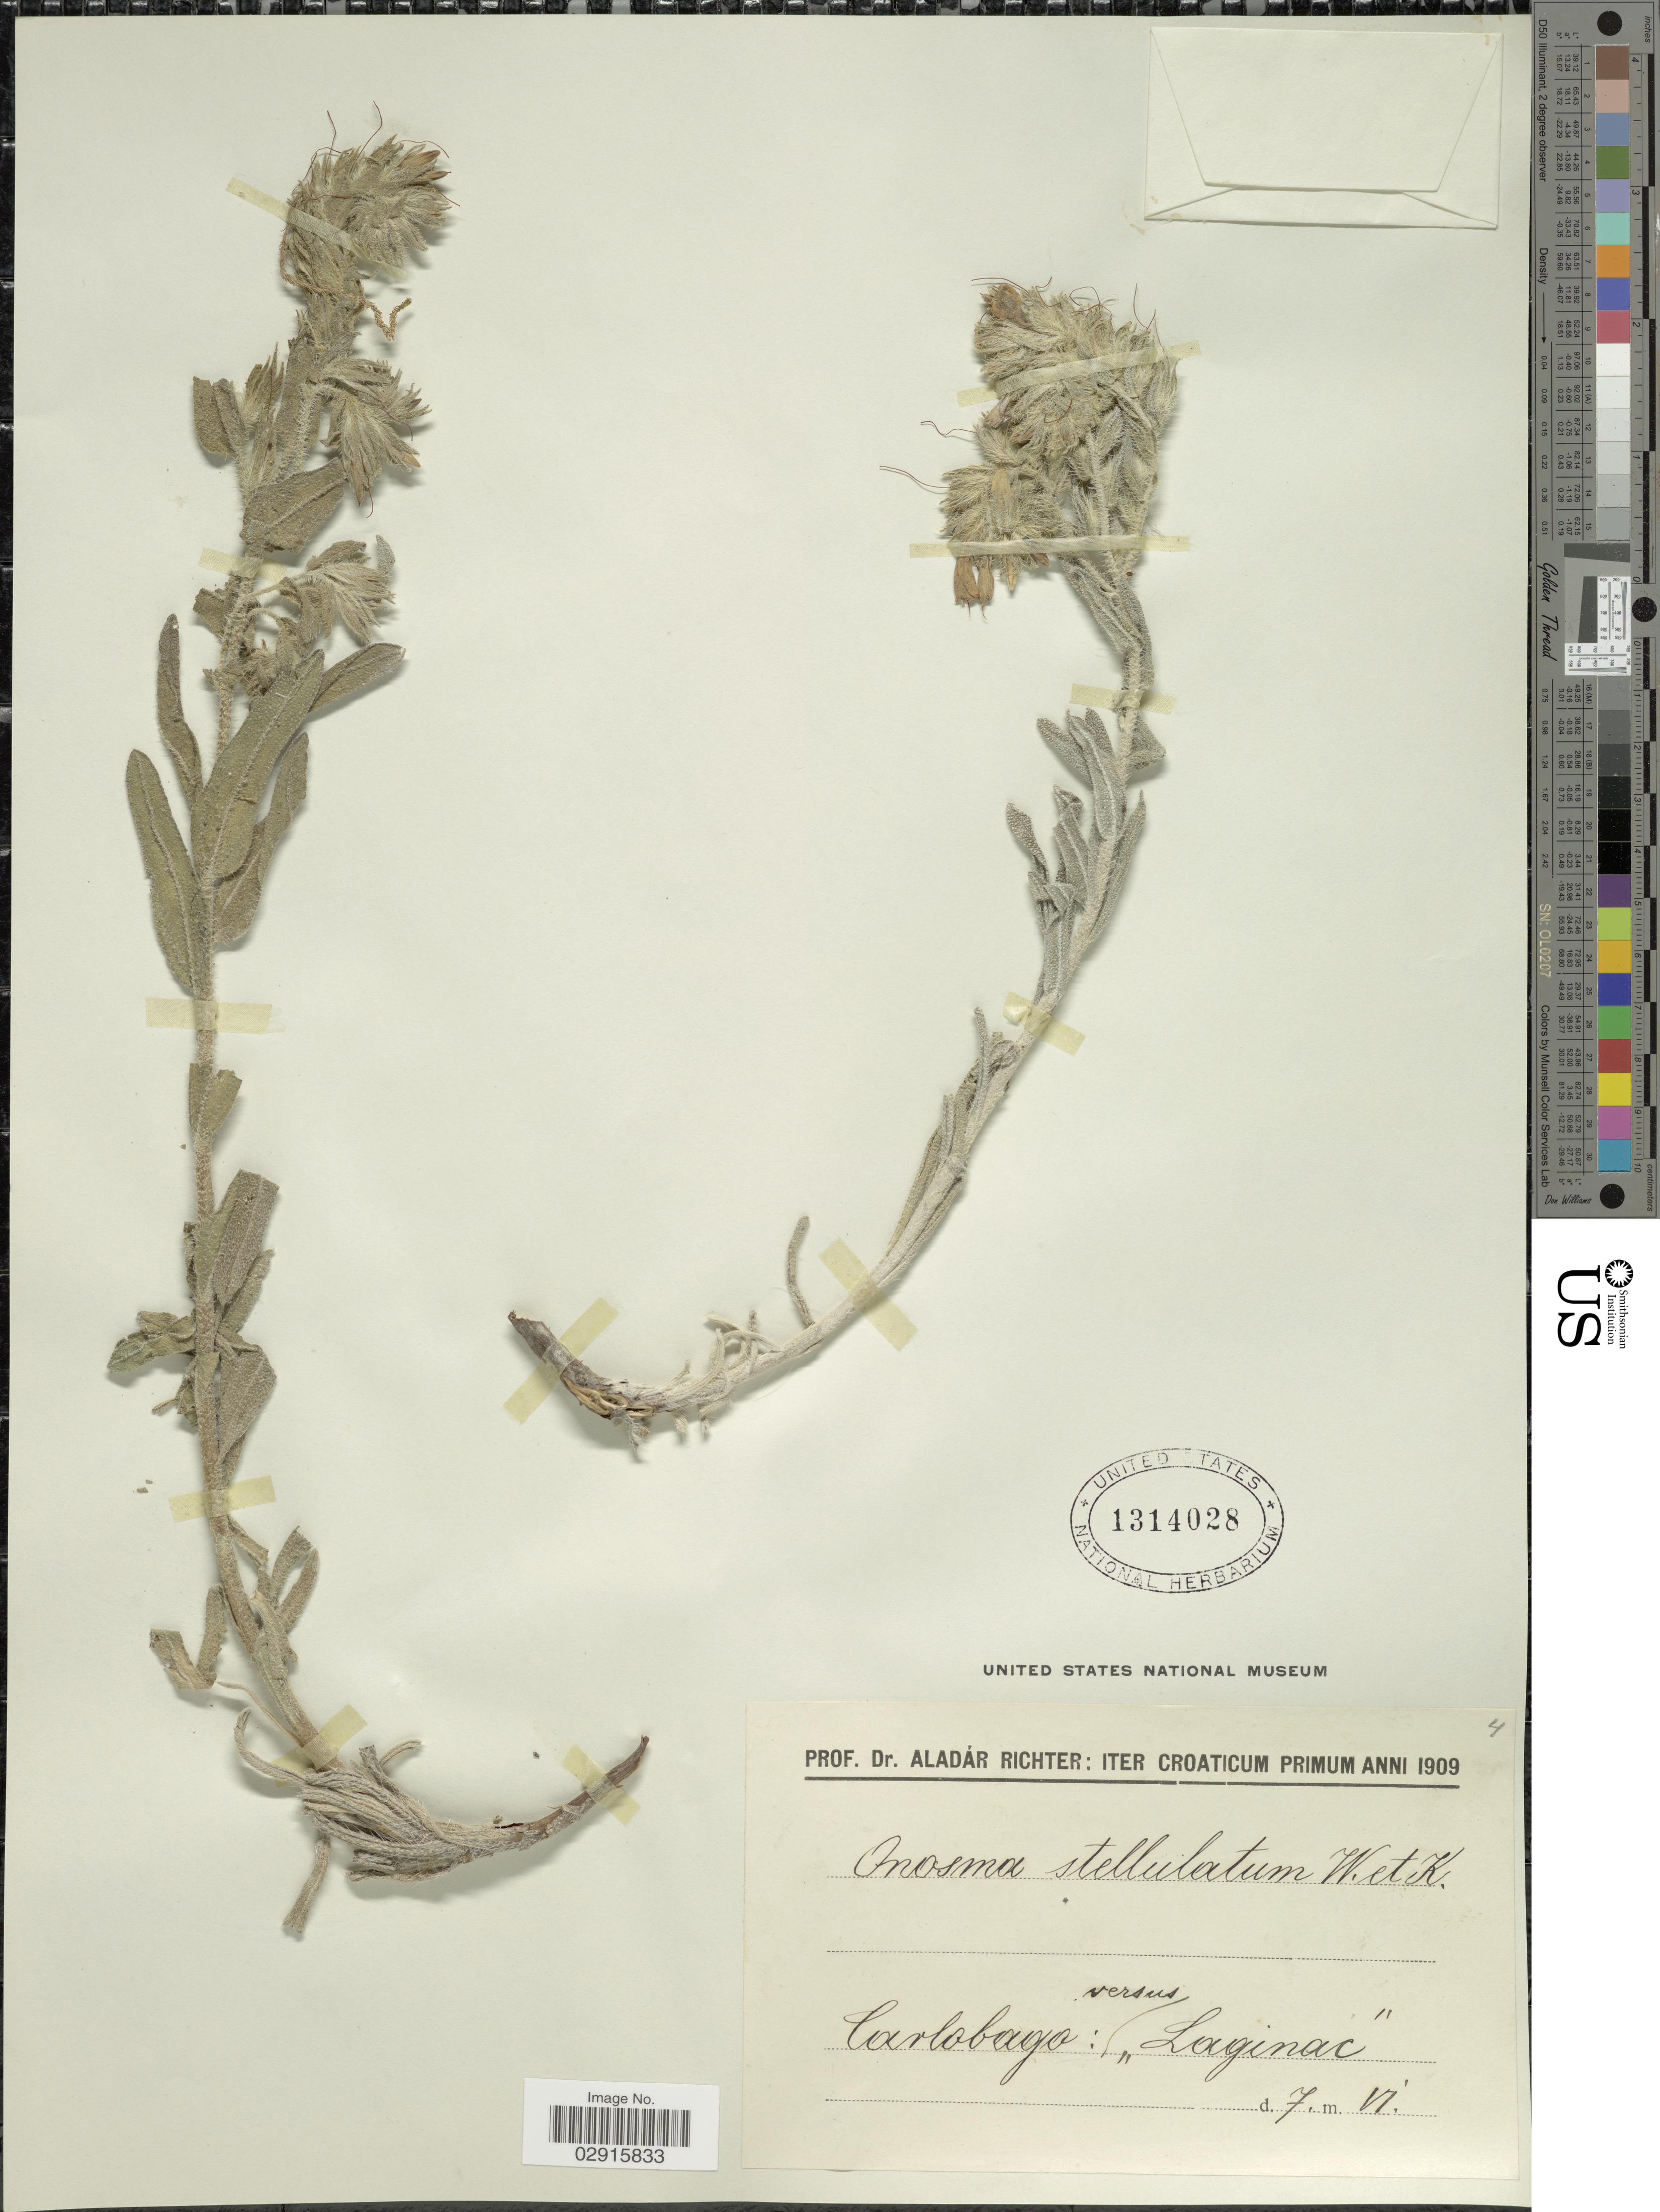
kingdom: Plantae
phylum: Tracheophyta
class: Magnoliopsida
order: Boraginales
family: Boraginaceae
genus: Onosma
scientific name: Onosma stellulata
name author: Waldst. & Kit.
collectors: A. Richter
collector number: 4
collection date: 1909-06-07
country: Croatia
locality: Croaticum primum. Carlobago: versus "Laginac".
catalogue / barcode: US 1314028